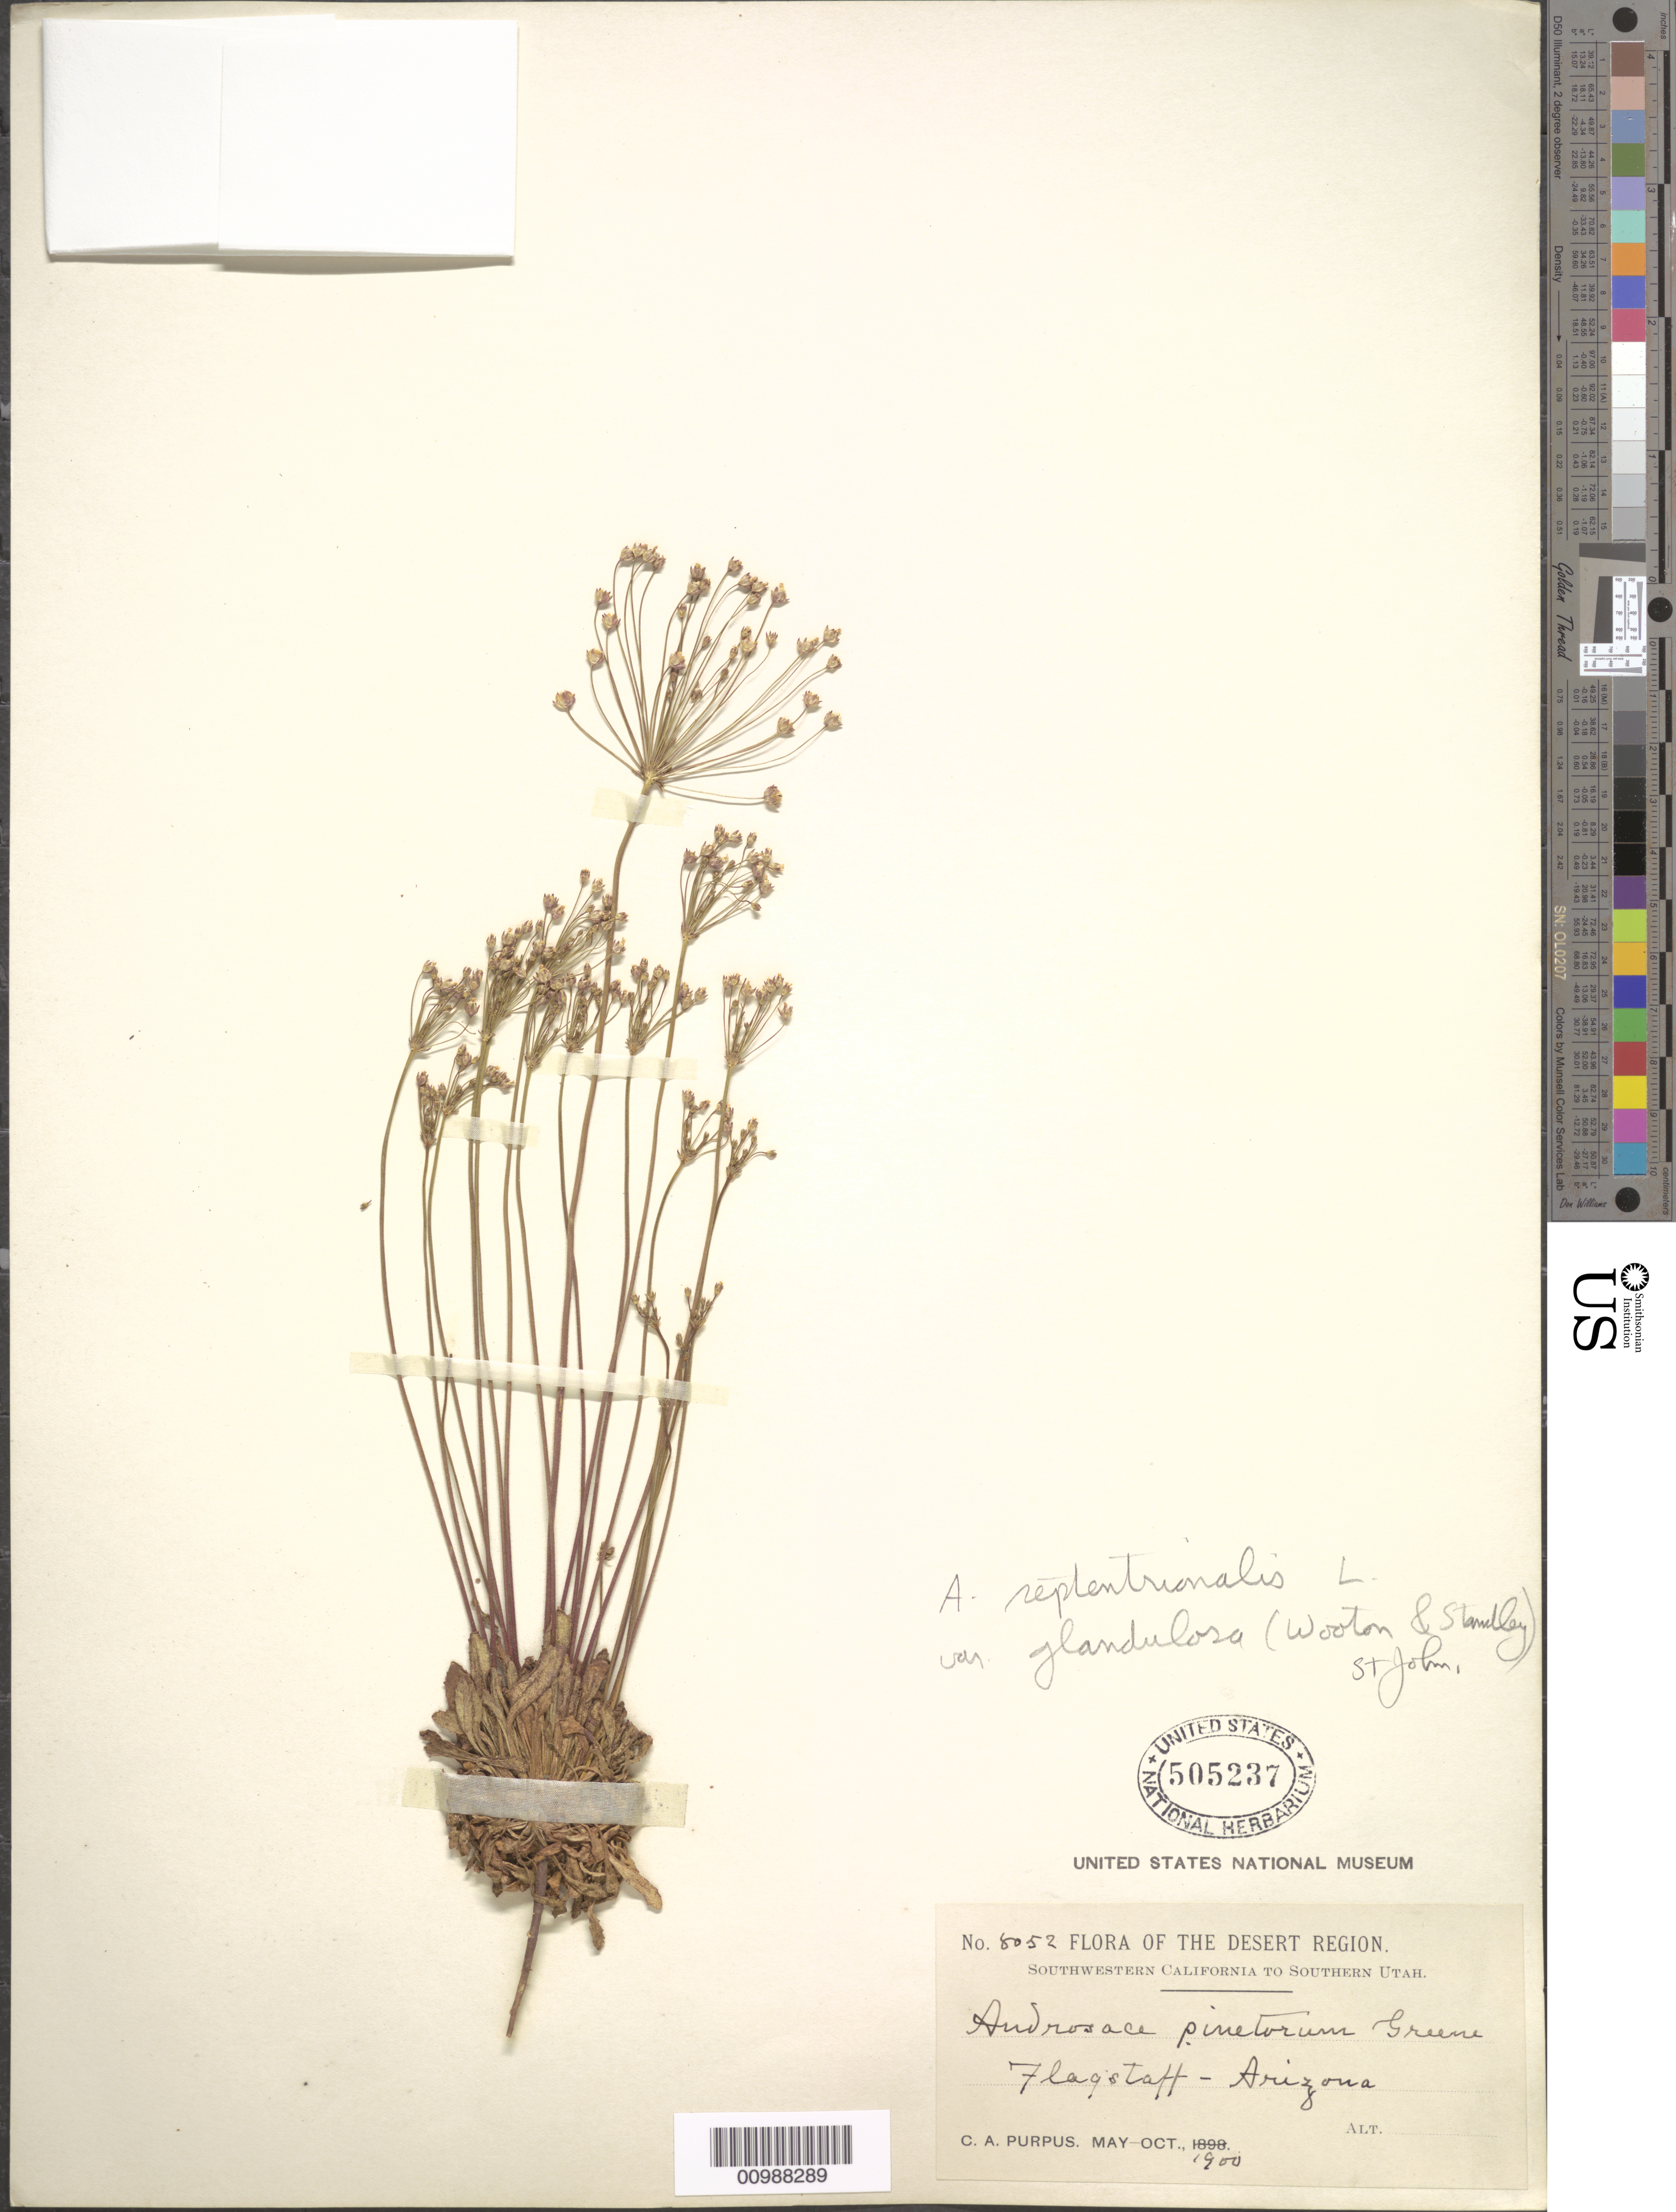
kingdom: Plantae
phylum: Tracheophyta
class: Magnoliopsida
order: Ericales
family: Primulaceae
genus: Androsace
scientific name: Androsace septentrionalis var. glandulosa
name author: (Wooton & Standl.) H. St. John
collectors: C. A. Purpus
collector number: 8052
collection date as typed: May 1900 to -- Oct 1900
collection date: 1900-05/1900-10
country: United States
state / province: Arizona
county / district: Coconino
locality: Flagstaff.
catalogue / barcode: US 505237